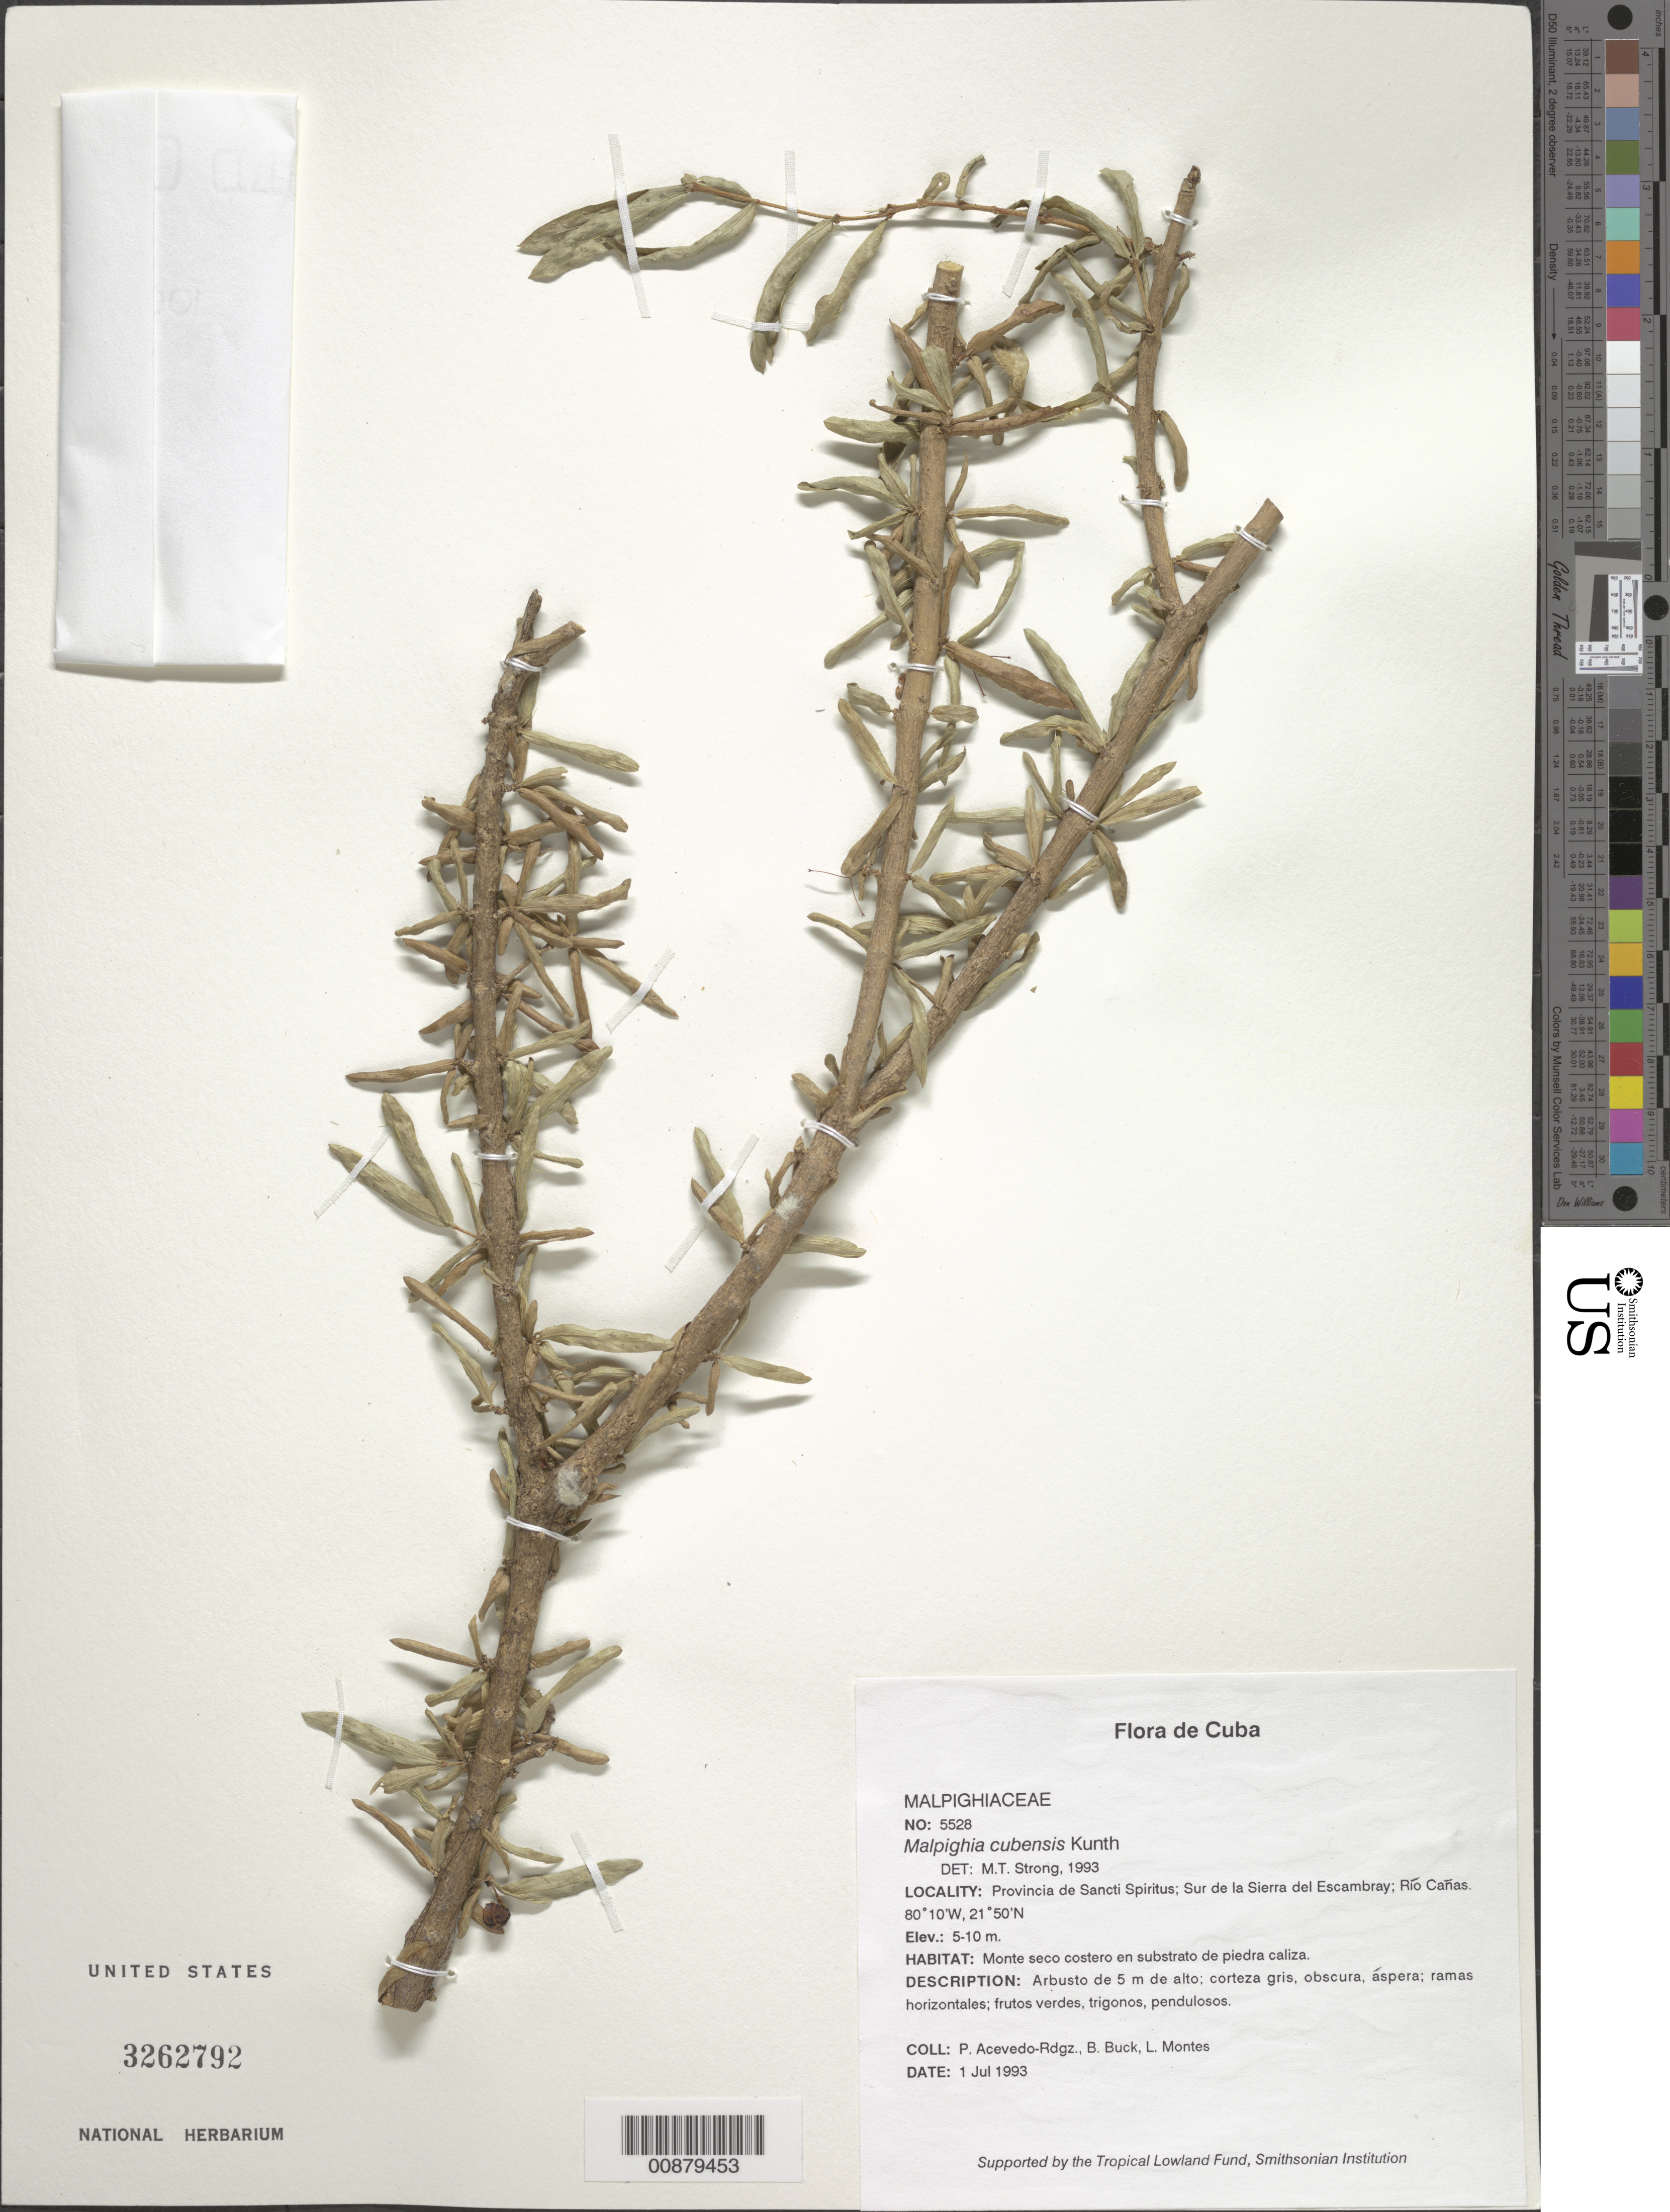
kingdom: Plantae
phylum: Tracheophyta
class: Magnoliopsida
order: Malpighiales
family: Malpighiaceae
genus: Malpighia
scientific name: Malpighia cubensis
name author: Kunth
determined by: Strong, M. T., (US), Smithsonian Institution - National Museum of Natural History (UNITED STATES)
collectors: P. Acevedo-Rodr., B. Buck & L. Montes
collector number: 5528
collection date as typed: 01 Jul 1993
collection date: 1993-07-01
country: Cuba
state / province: Sancti Spiritus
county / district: Municipio de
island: Cuba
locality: Sur de la Sierra del Escambray; Río Canas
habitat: Monte seco costero en substrato de piedra caliza.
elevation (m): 5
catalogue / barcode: US 3262792